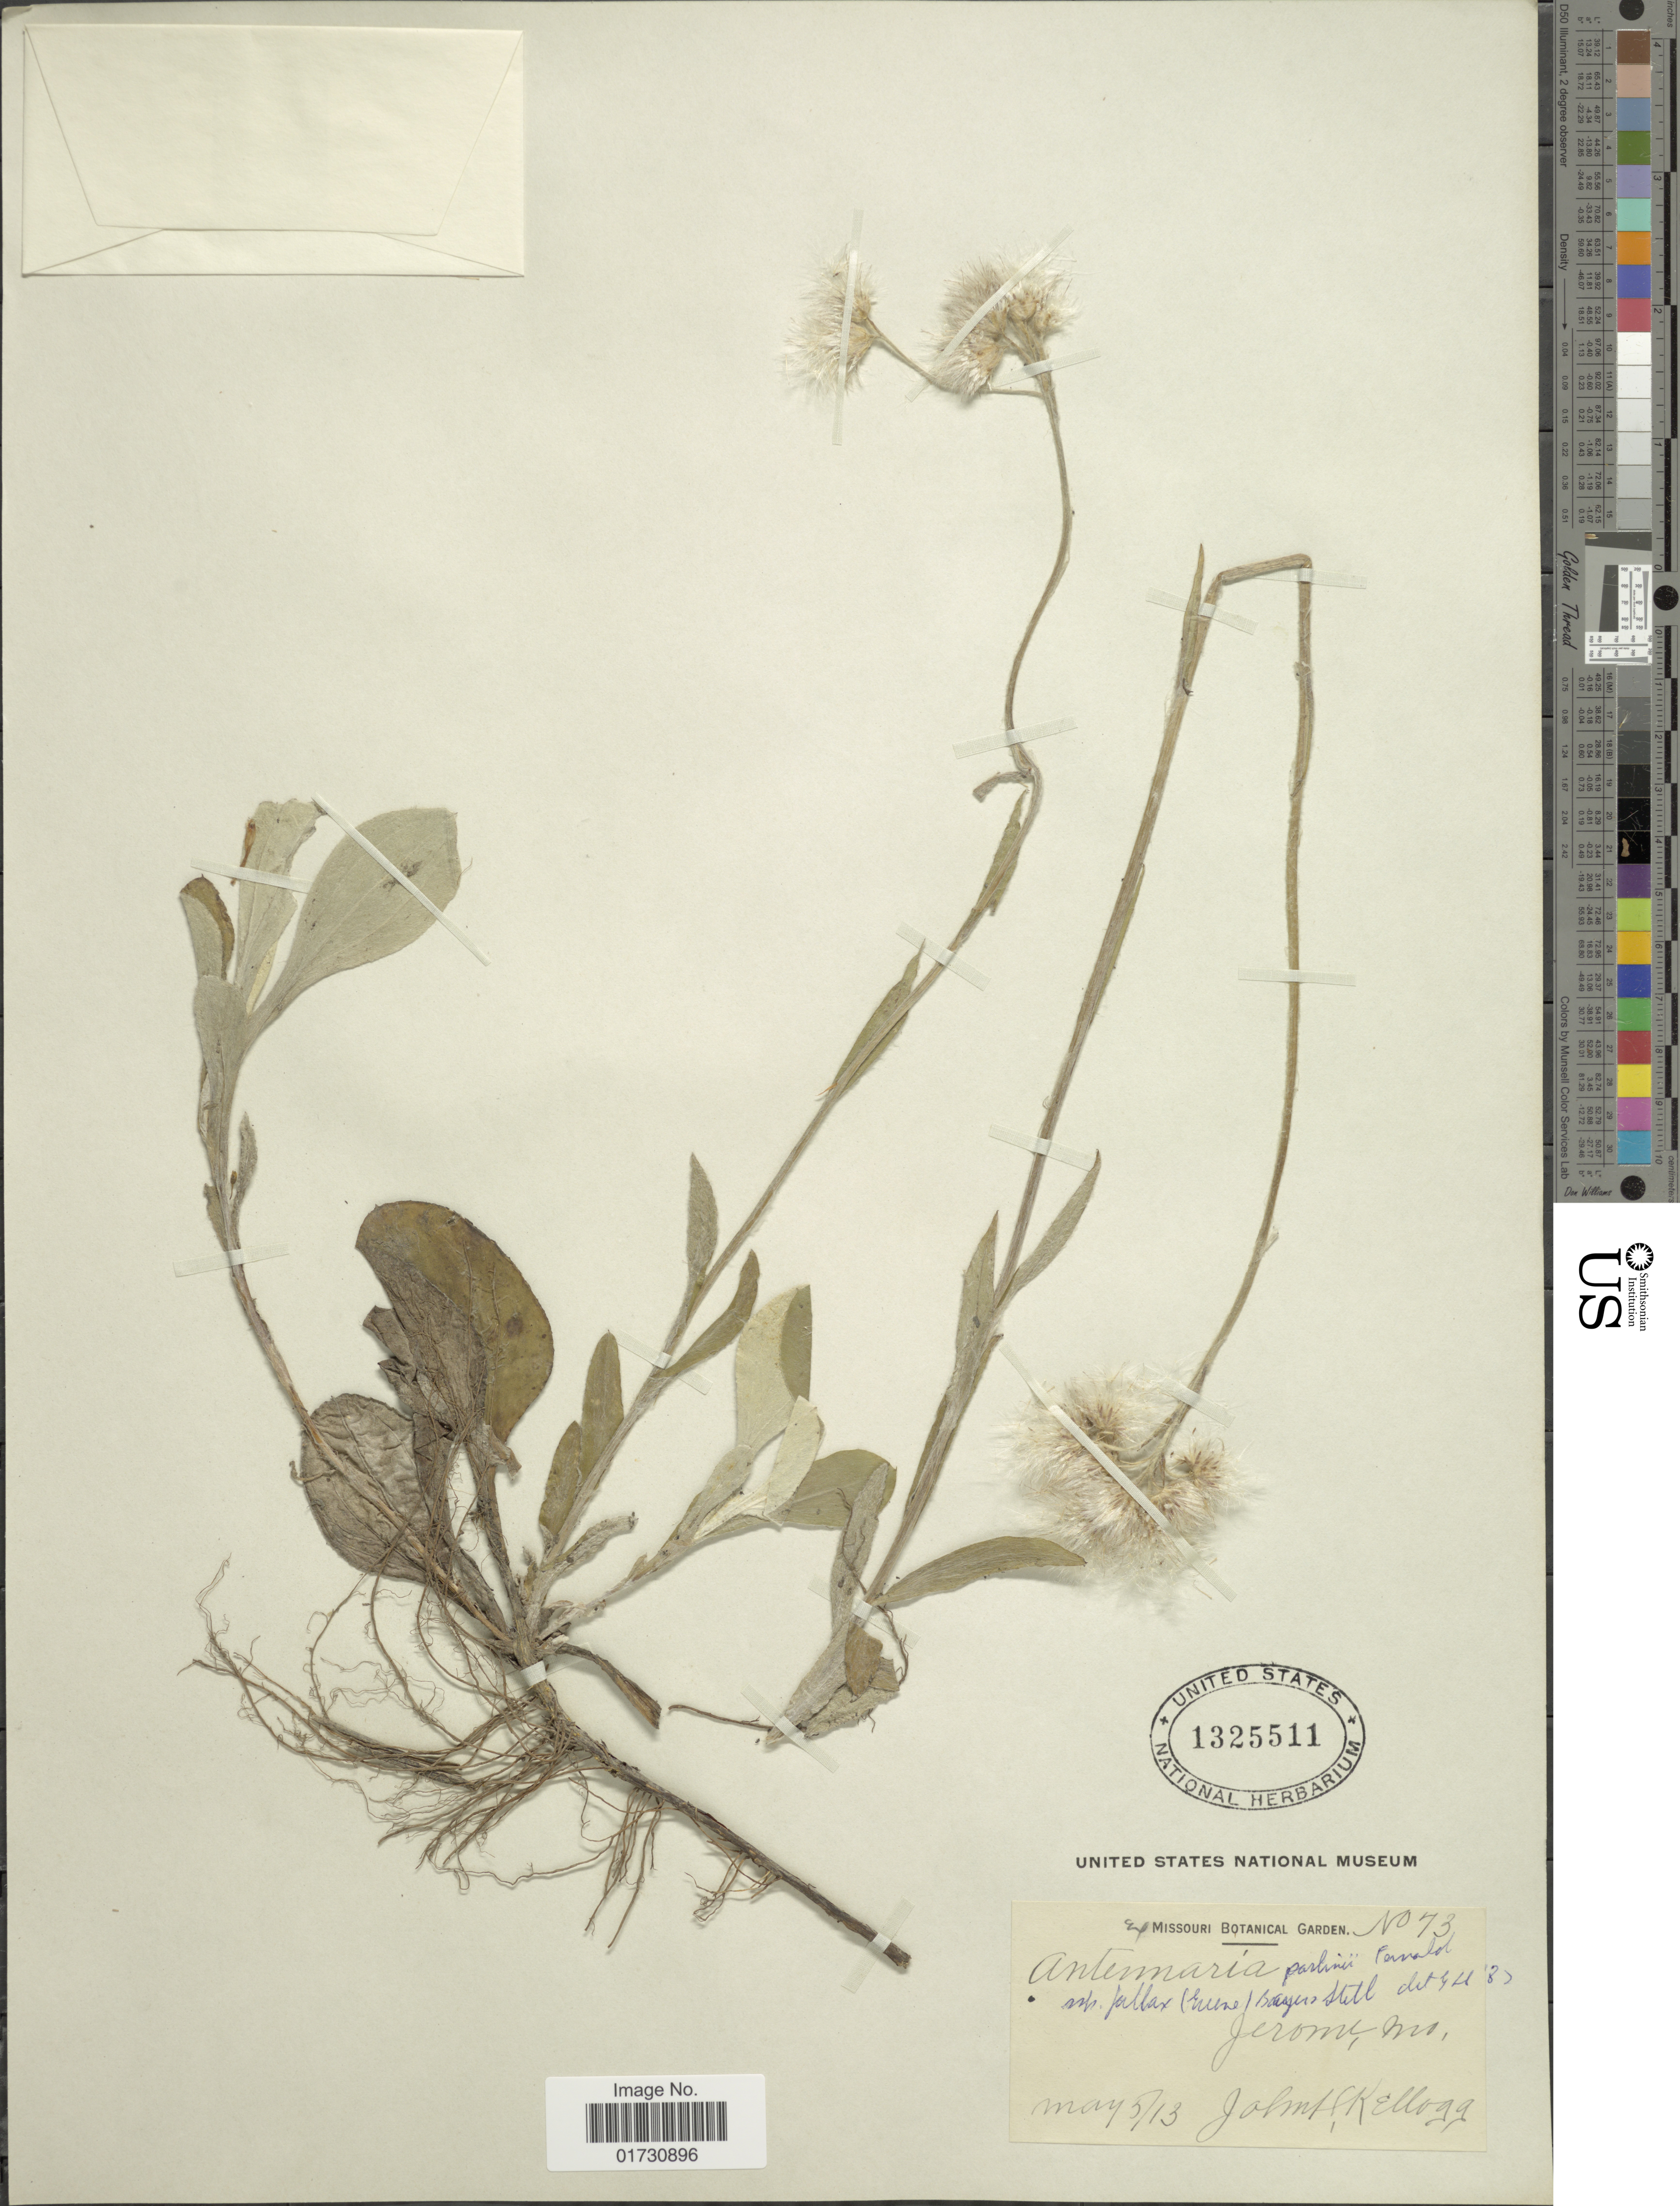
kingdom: Plantae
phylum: Tracheophyta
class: Magnoliopsida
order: Asterales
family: Asteraceae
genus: Antennaria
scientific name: Antennaria fallax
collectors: J. H. Kellogg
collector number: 73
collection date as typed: Transcribed d/m/y: 5/5/13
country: United States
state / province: Missouri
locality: Jerome, Mo.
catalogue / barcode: US 1325511